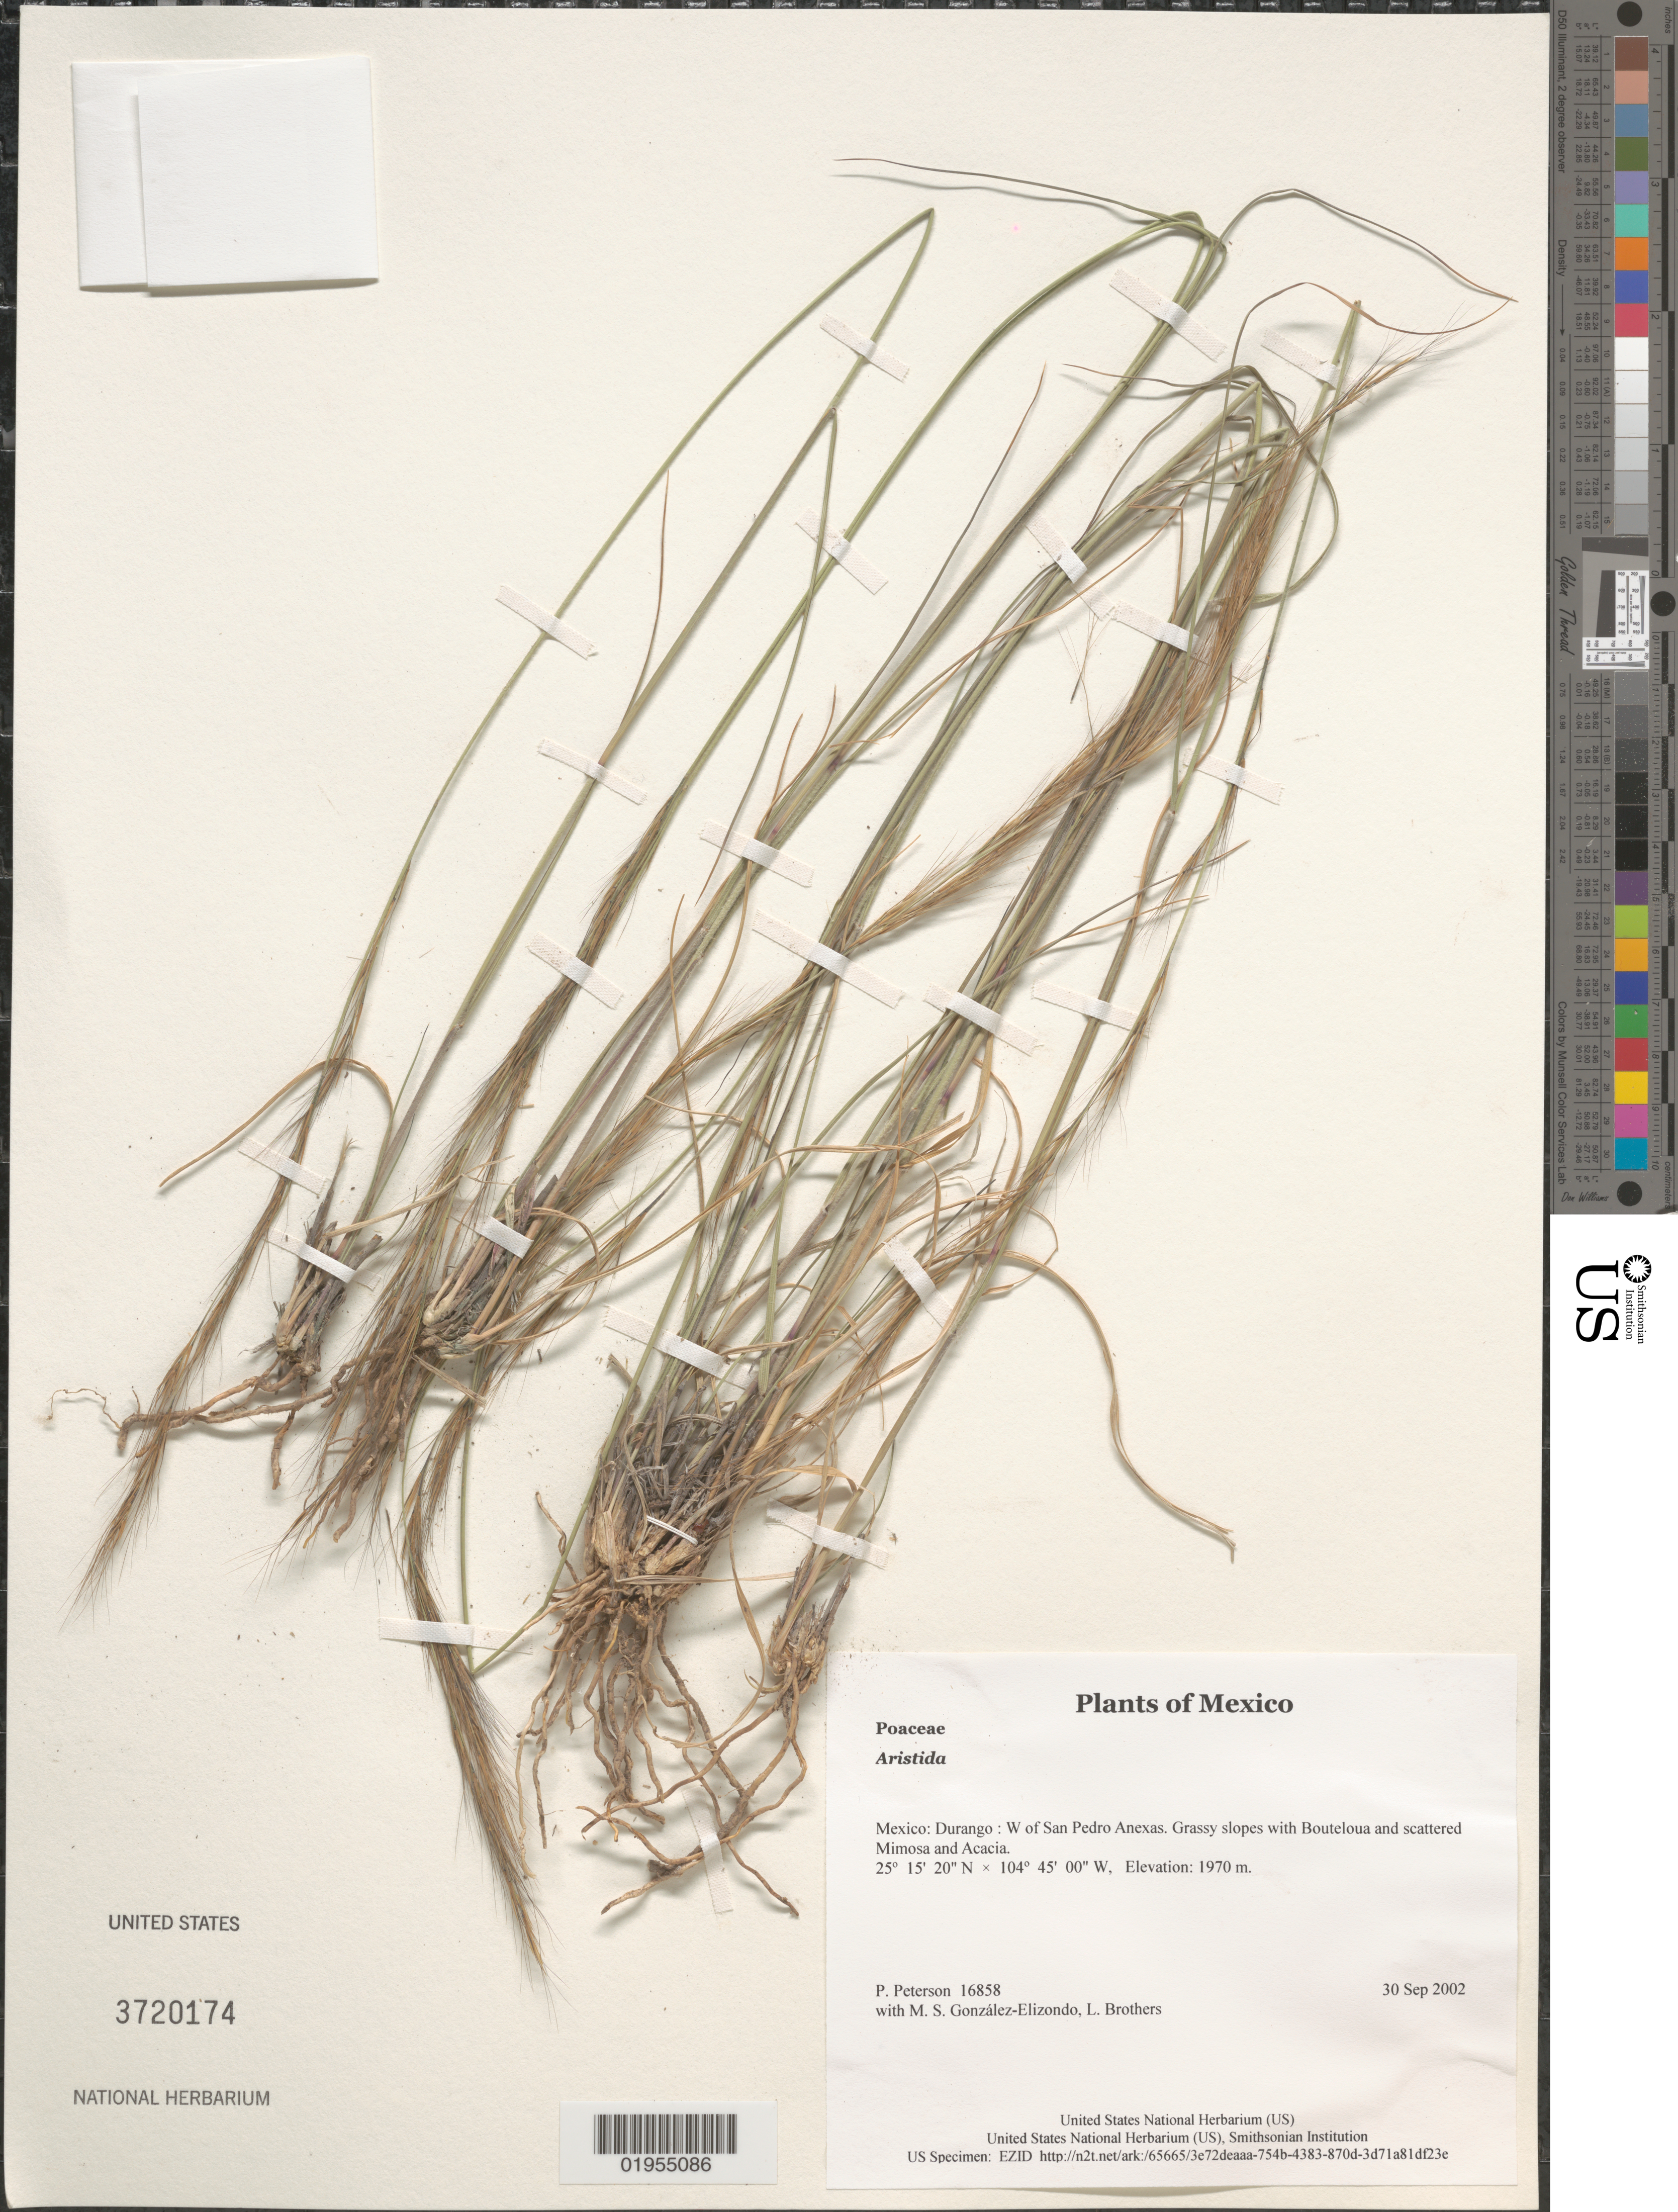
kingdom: Plantae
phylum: Tracheophyta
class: Liliopsida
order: Poales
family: Poaceae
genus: Aristida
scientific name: Aristida sp.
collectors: P. M. Peterson, M. S. González-Elizondo & L. E. Brothers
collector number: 16858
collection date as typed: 30 Sep 2002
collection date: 2002-09-30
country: Mexico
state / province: Durango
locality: W of San Pedro Anexas. Grassy slopes with Bouteloua and scattered Mimosa and Acacia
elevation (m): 1970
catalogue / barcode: US 3720174